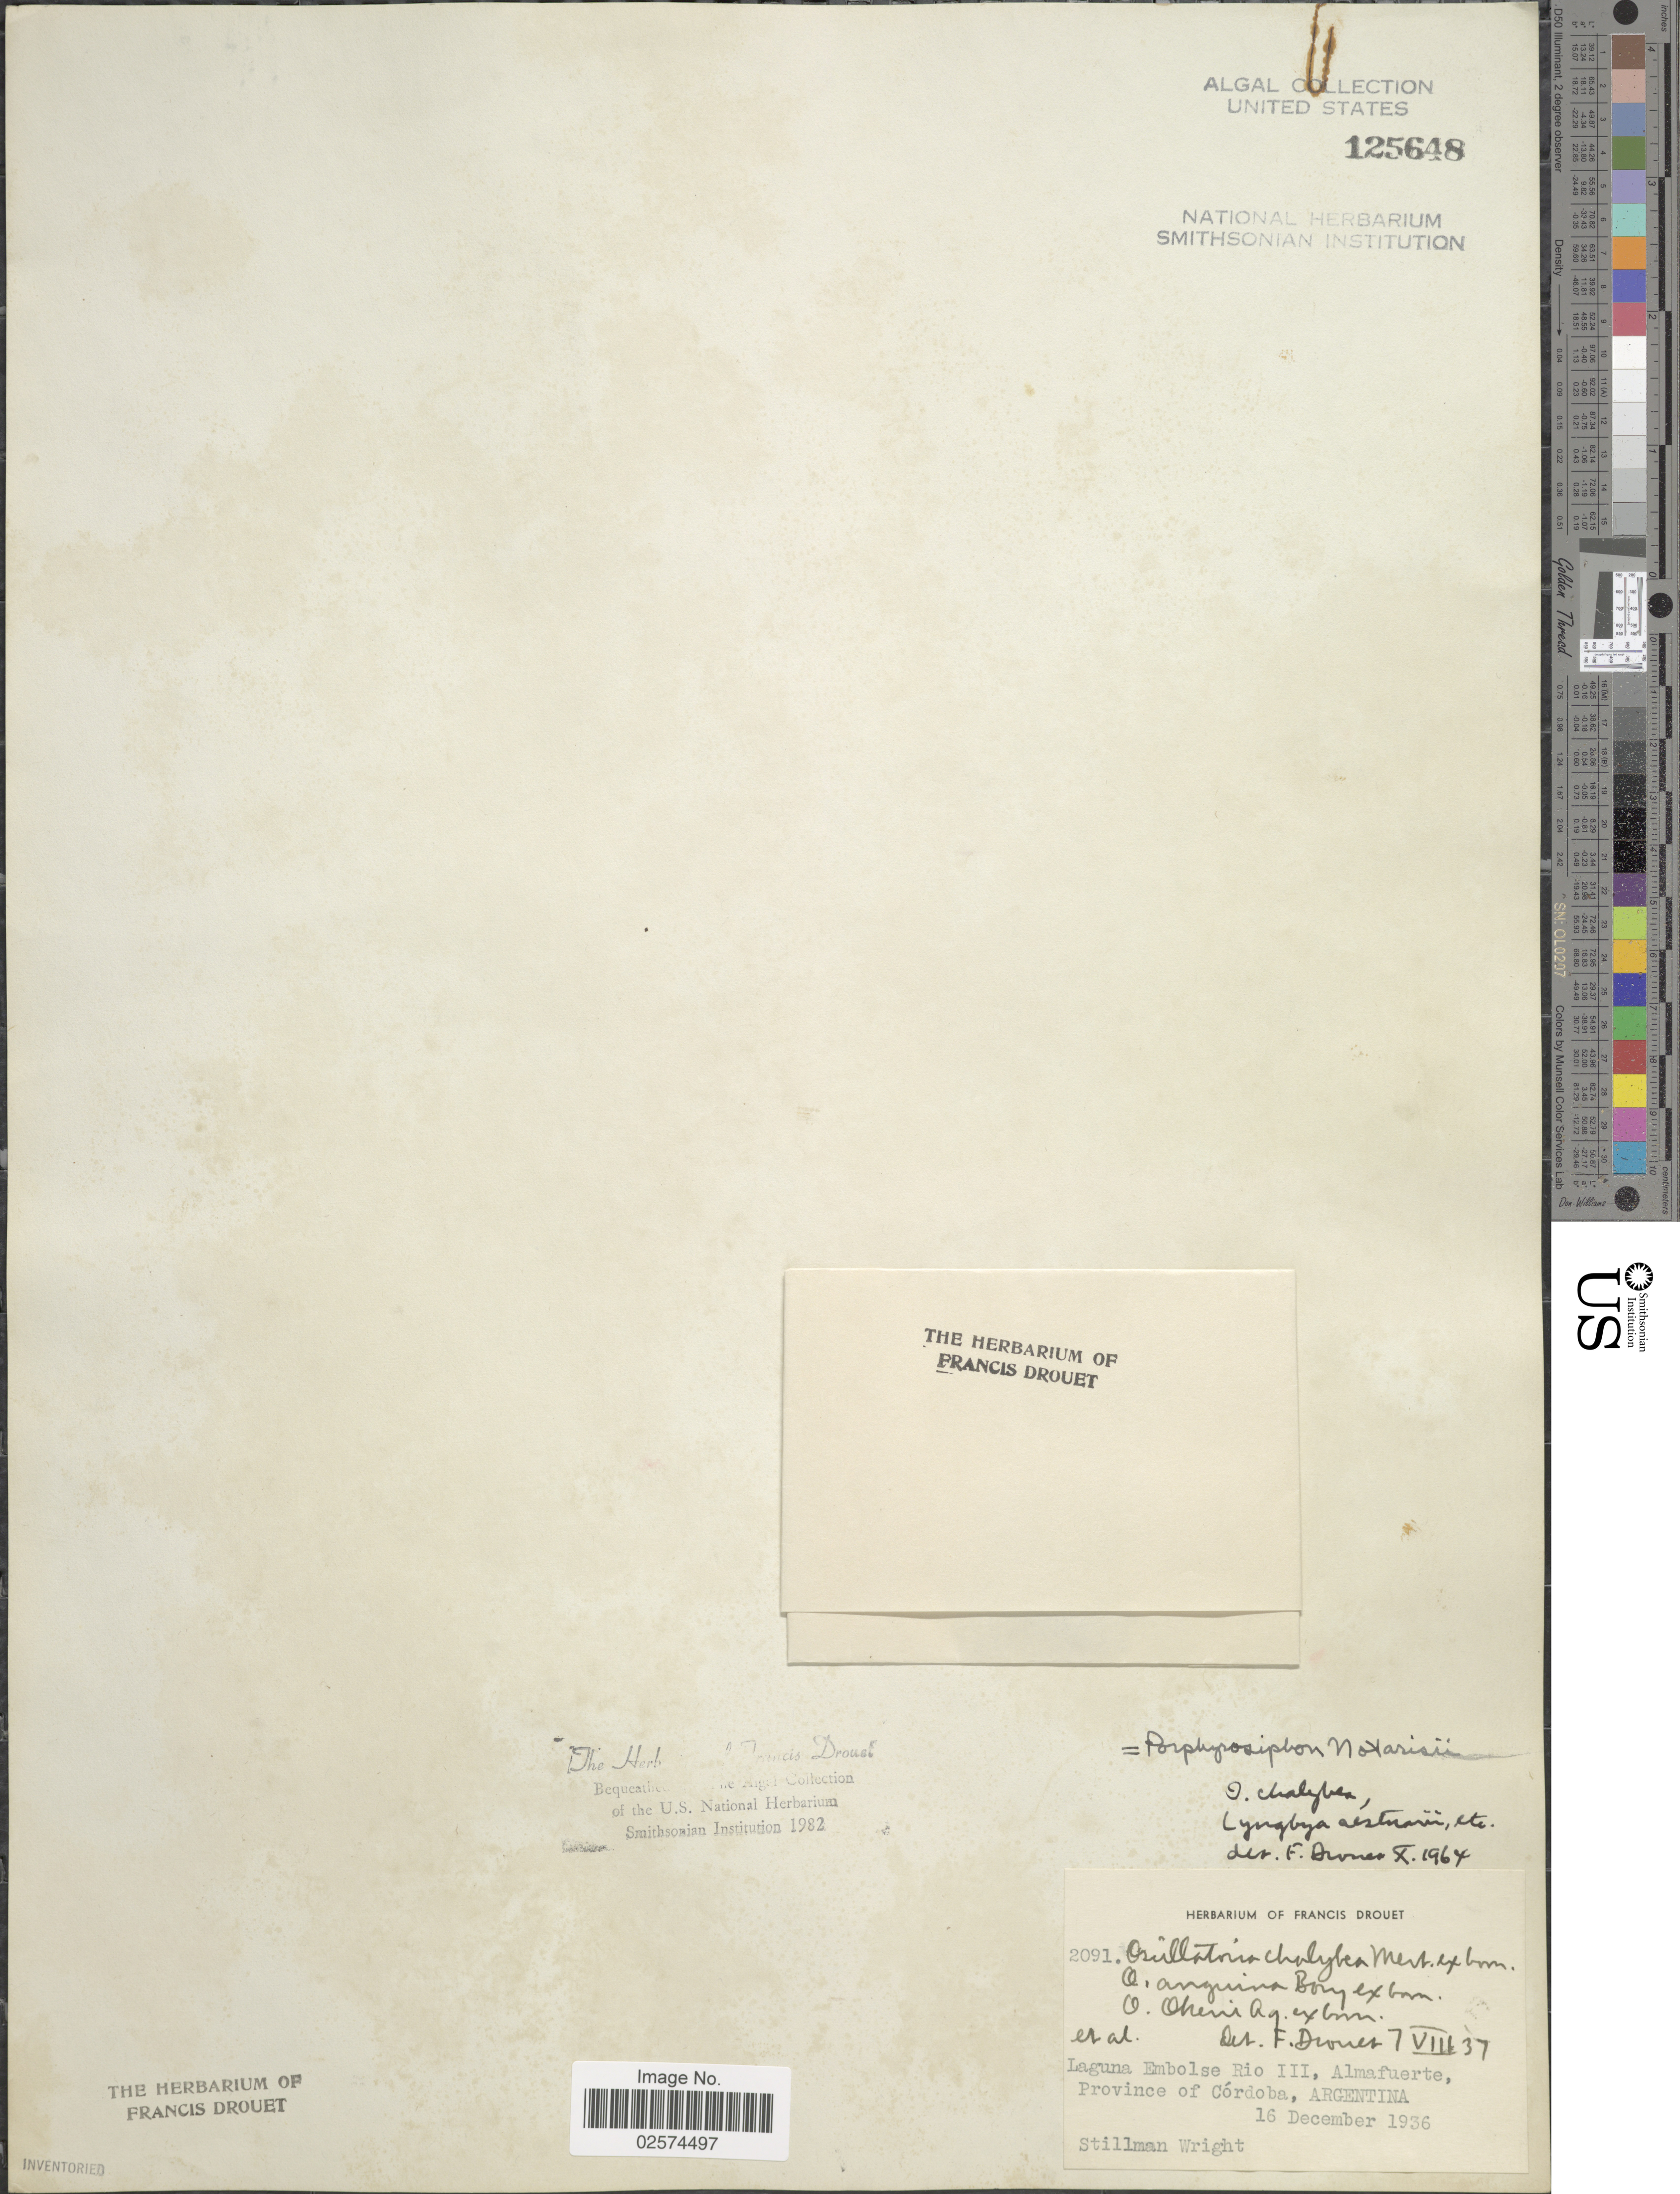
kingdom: Bacteria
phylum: Cyanobacteria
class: Cyanobacteriia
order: Cyanobacteriales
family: Microcoleaceae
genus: Porphyrosiphon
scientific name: Porphyrosiphon notarisii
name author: Kütz. ex Gomont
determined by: Drouet, F. E.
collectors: S. Wright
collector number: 2091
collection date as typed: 16 Dec 1936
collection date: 1936-12-16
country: Argentina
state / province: Córdoba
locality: Laguna Embolse Rio 3, Almafuerte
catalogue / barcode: US 125648